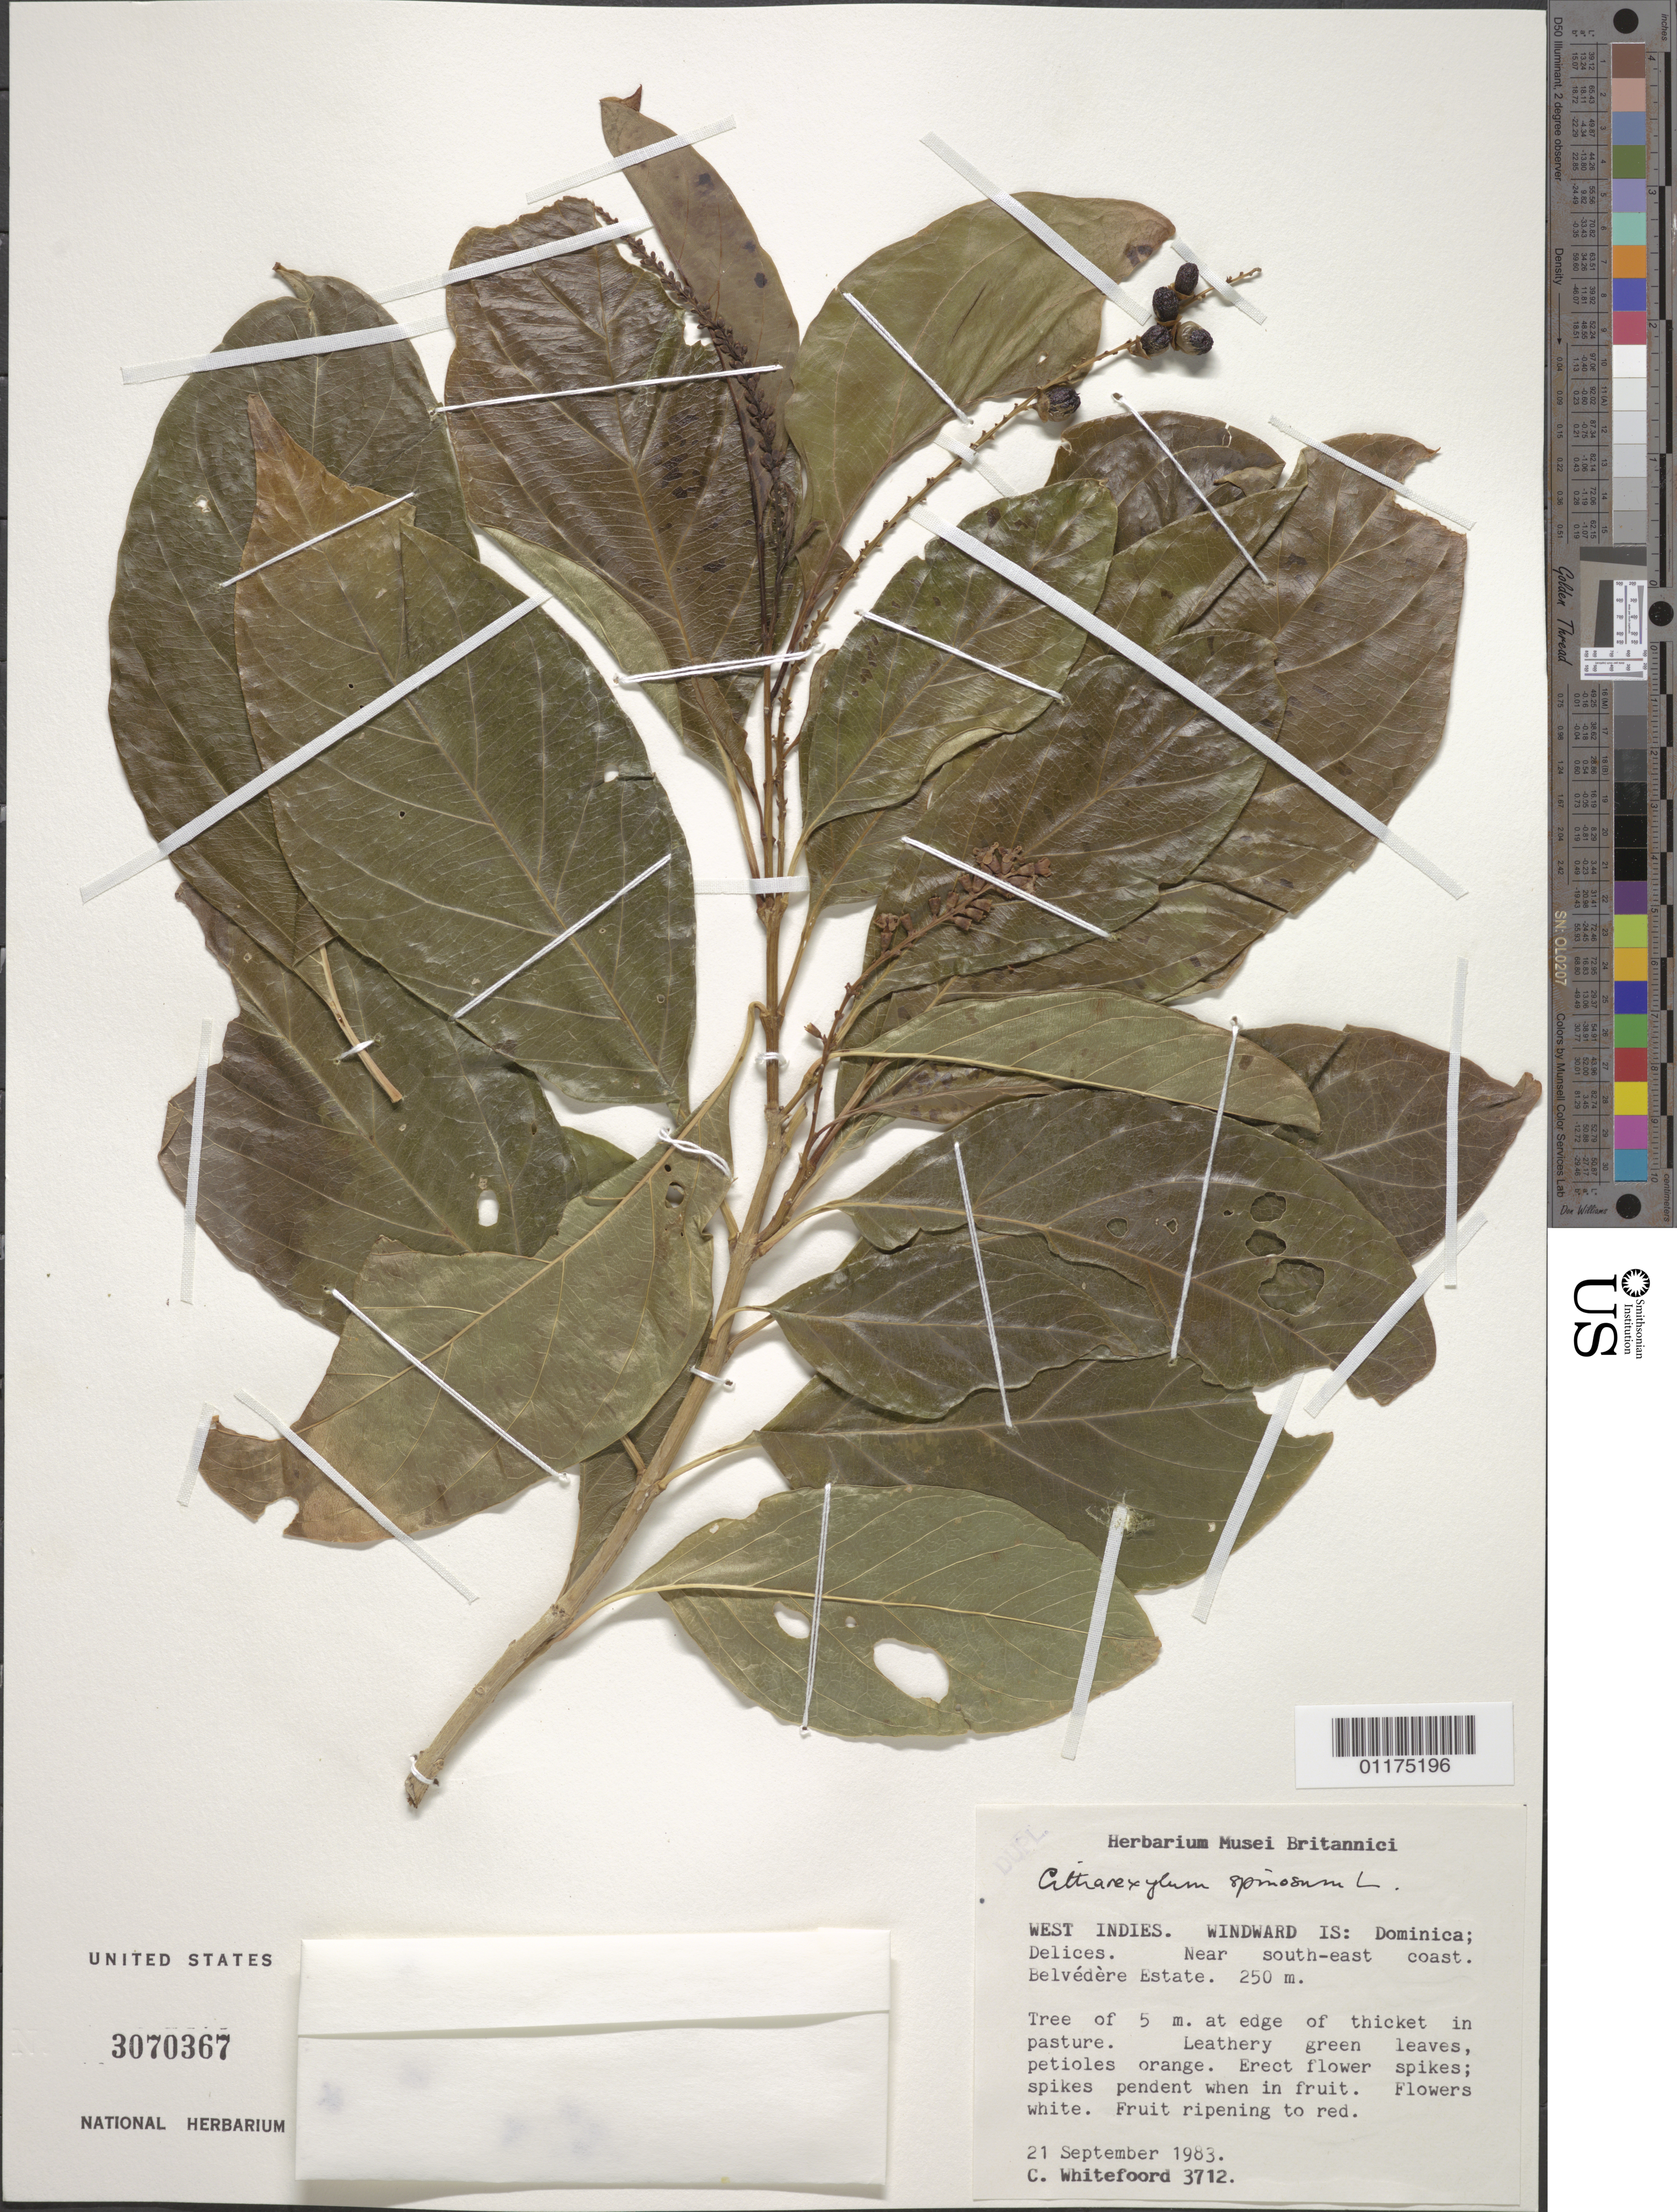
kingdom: Plantae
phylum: Tracheophyta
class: Magnoliopsida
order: Lamiales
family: Verbenaceae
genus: Citharexylum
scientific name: Citharexylum spinosum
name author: L.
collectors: C. Whitefoord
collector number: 3712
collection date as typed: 21 Sep 1983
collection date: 1983-09-21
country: Dominica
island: Dominica I.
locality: Delices. Near SE coast. Belvedere Estate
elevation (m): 250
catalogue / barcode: US 3070367